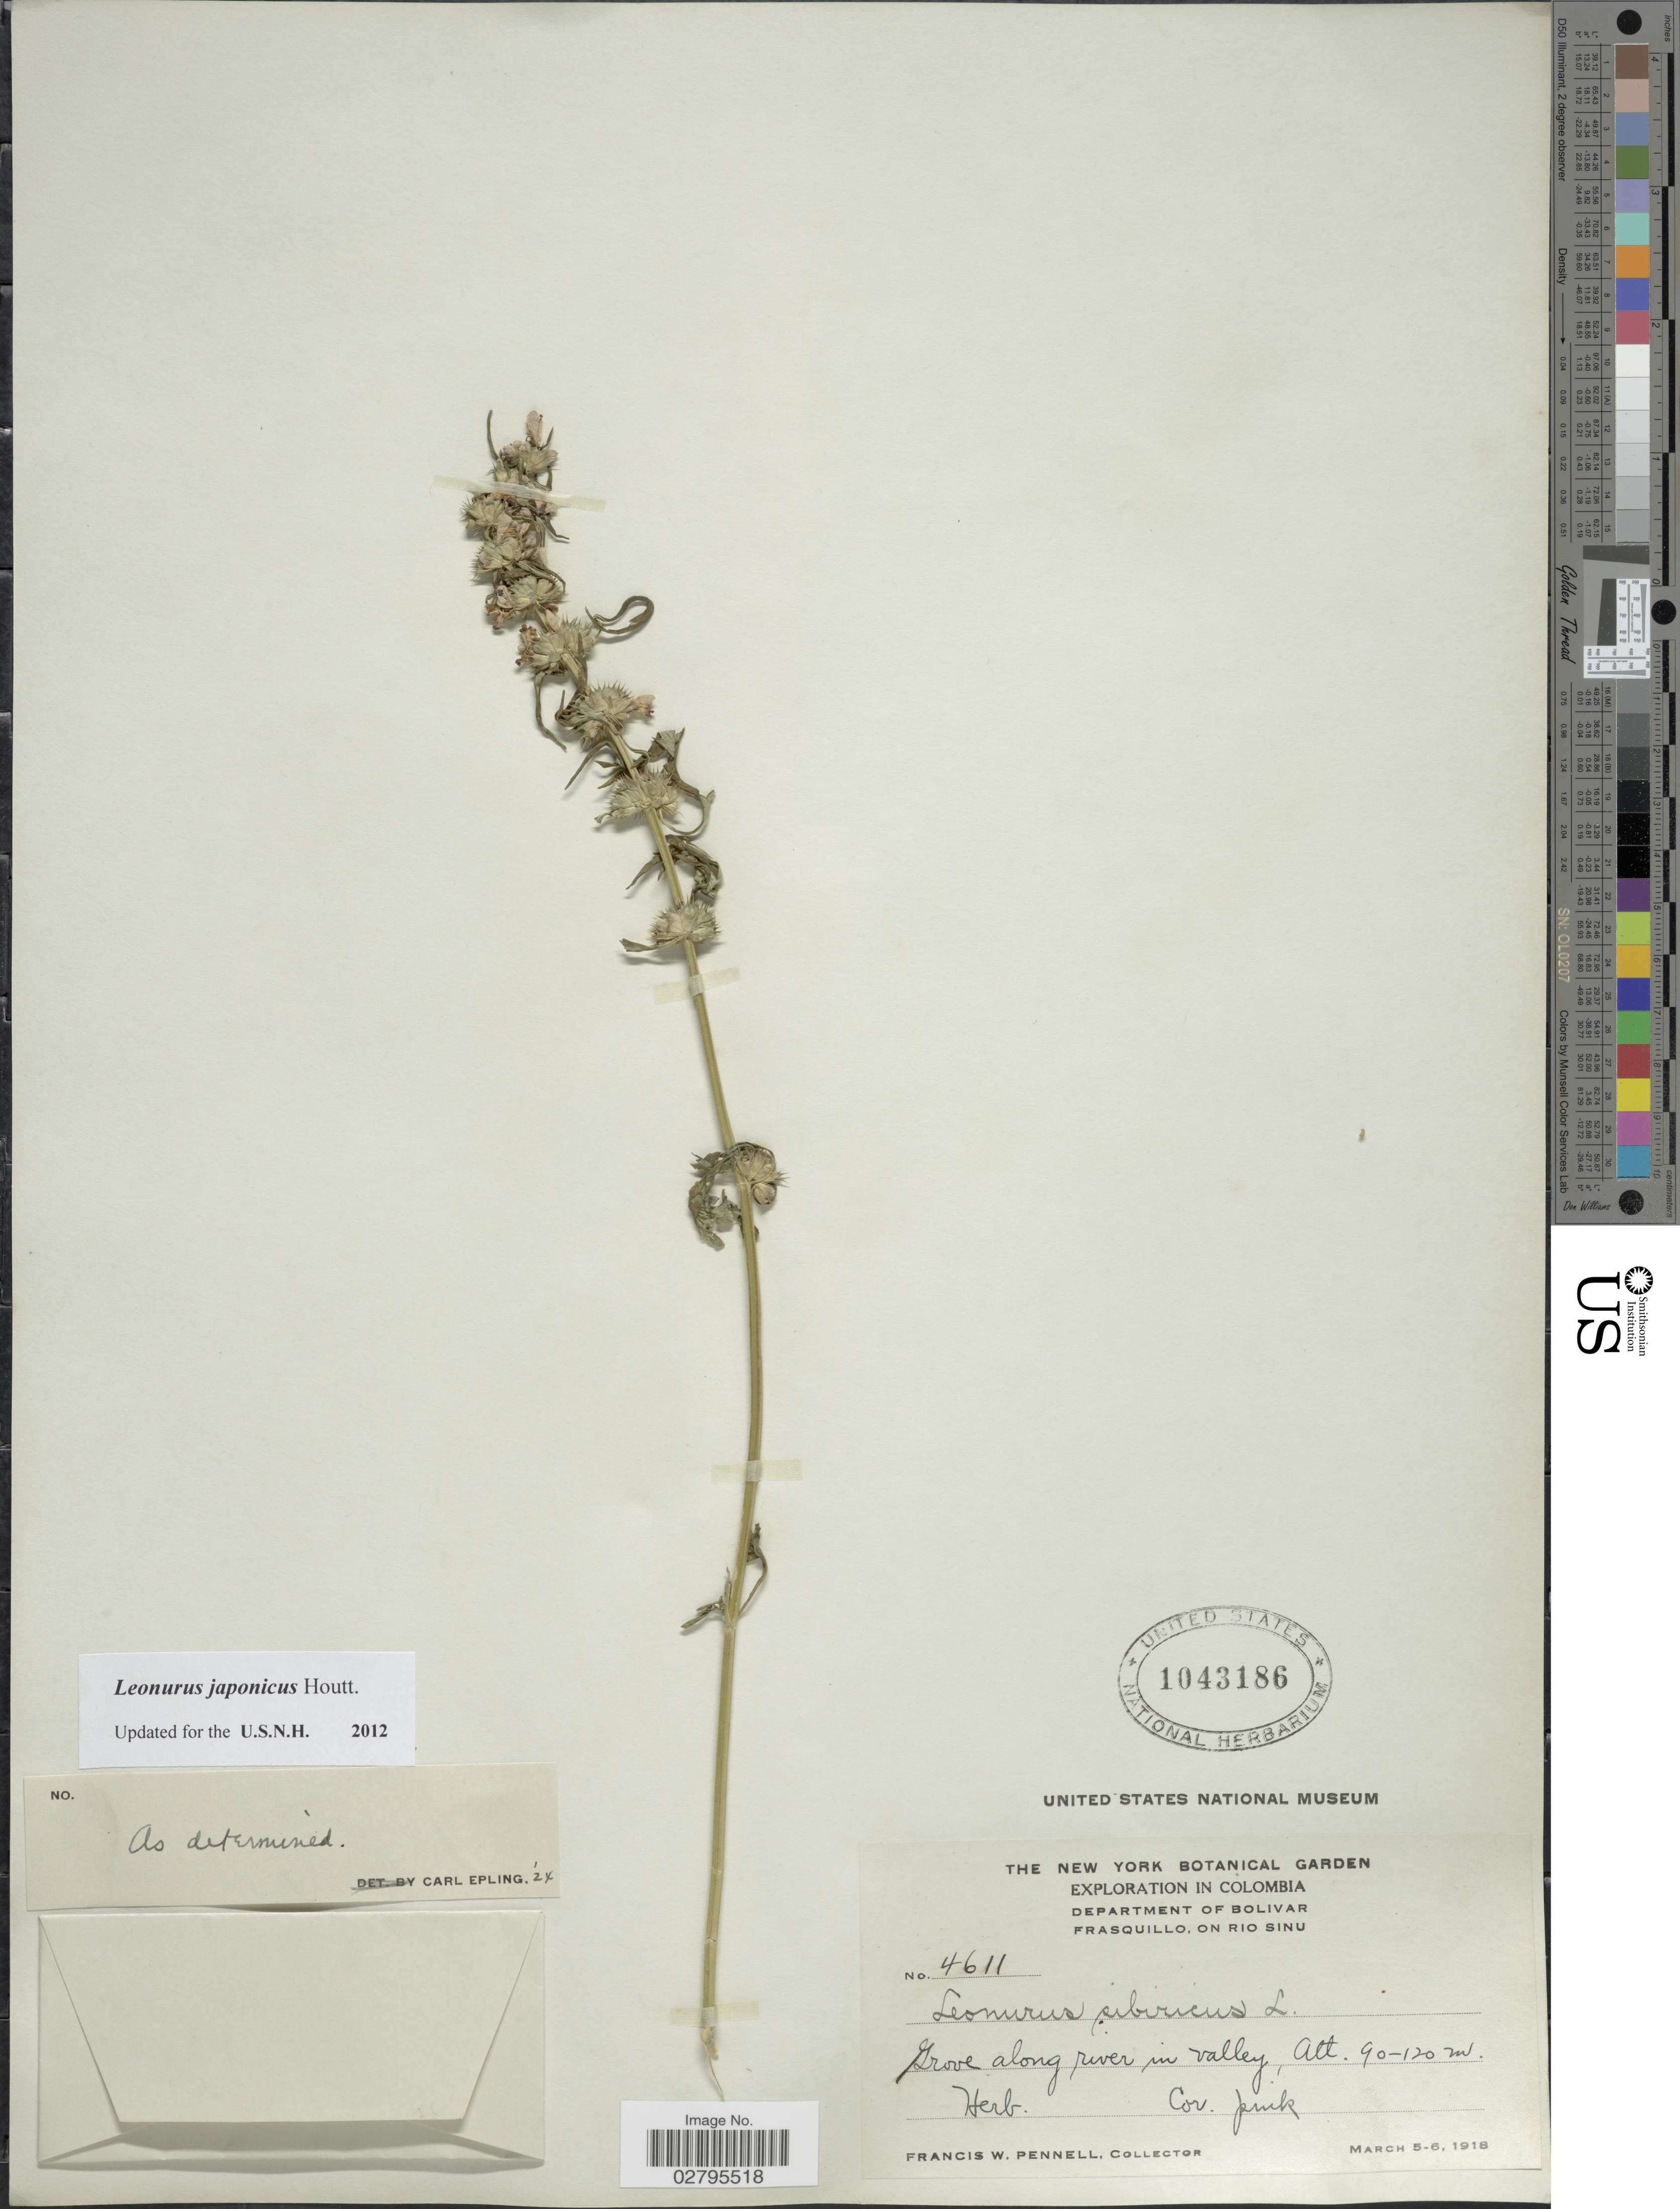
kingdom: Plantae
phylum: Tracheophyta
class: Magnoliopsida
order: Lamiales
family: Lamiaceae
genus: Leonurus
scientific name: Leonurus japonicus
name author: Houtt.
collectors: F. W. Pennell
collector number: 4611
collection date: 1918-03-05/1918-03-06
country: Colombia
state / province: Bolívar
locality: Department of Bolivar. Frasquillo, on Rio Sinu. Grove along river in valley.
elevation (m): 90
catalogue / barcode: US 1043186